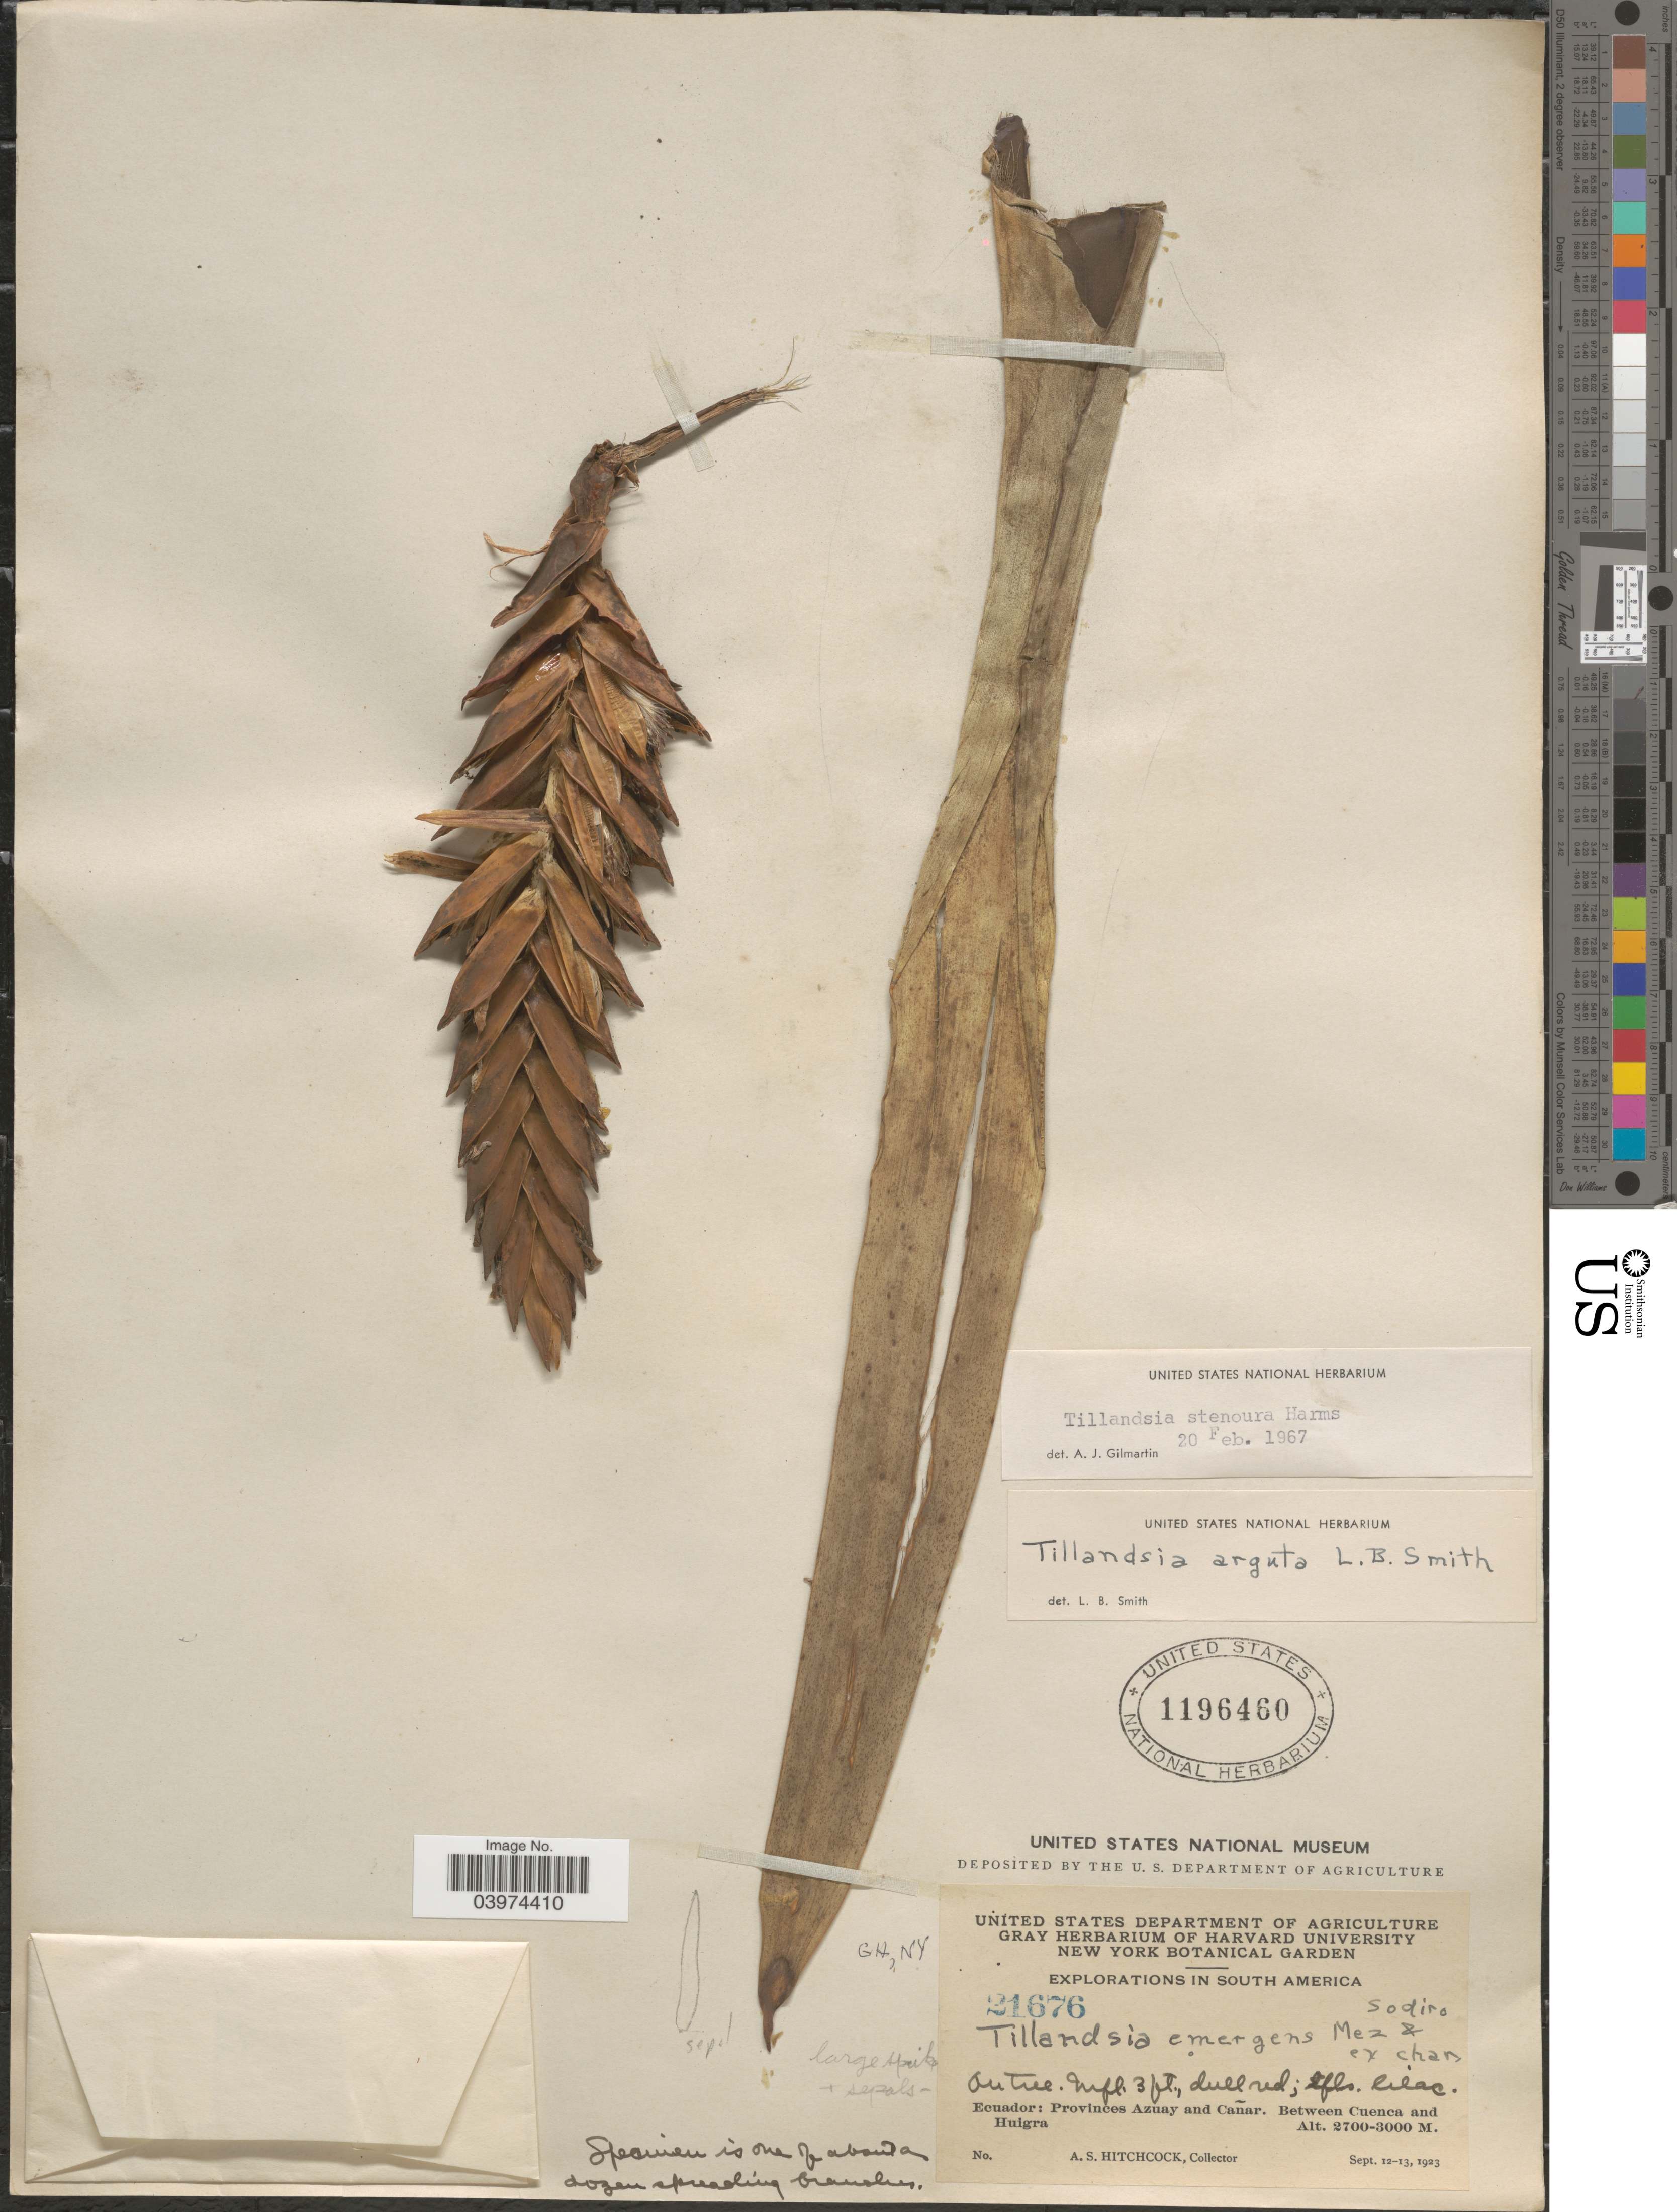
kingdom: Plantae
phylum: Tracheophyta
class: Liliopsida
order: Poales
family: Bromeliaceae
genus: Tillandsia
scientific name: Tillandsia stenoura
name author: Harms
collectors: A. S. Hitchcock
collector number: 21676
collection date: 1923-09-12/1923-09-13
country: Ecuador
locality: Explorations in South America. Provinces Azuay and Cañar. Between Cuenca and Huigra.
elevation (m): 2700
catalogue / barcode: US 1196460